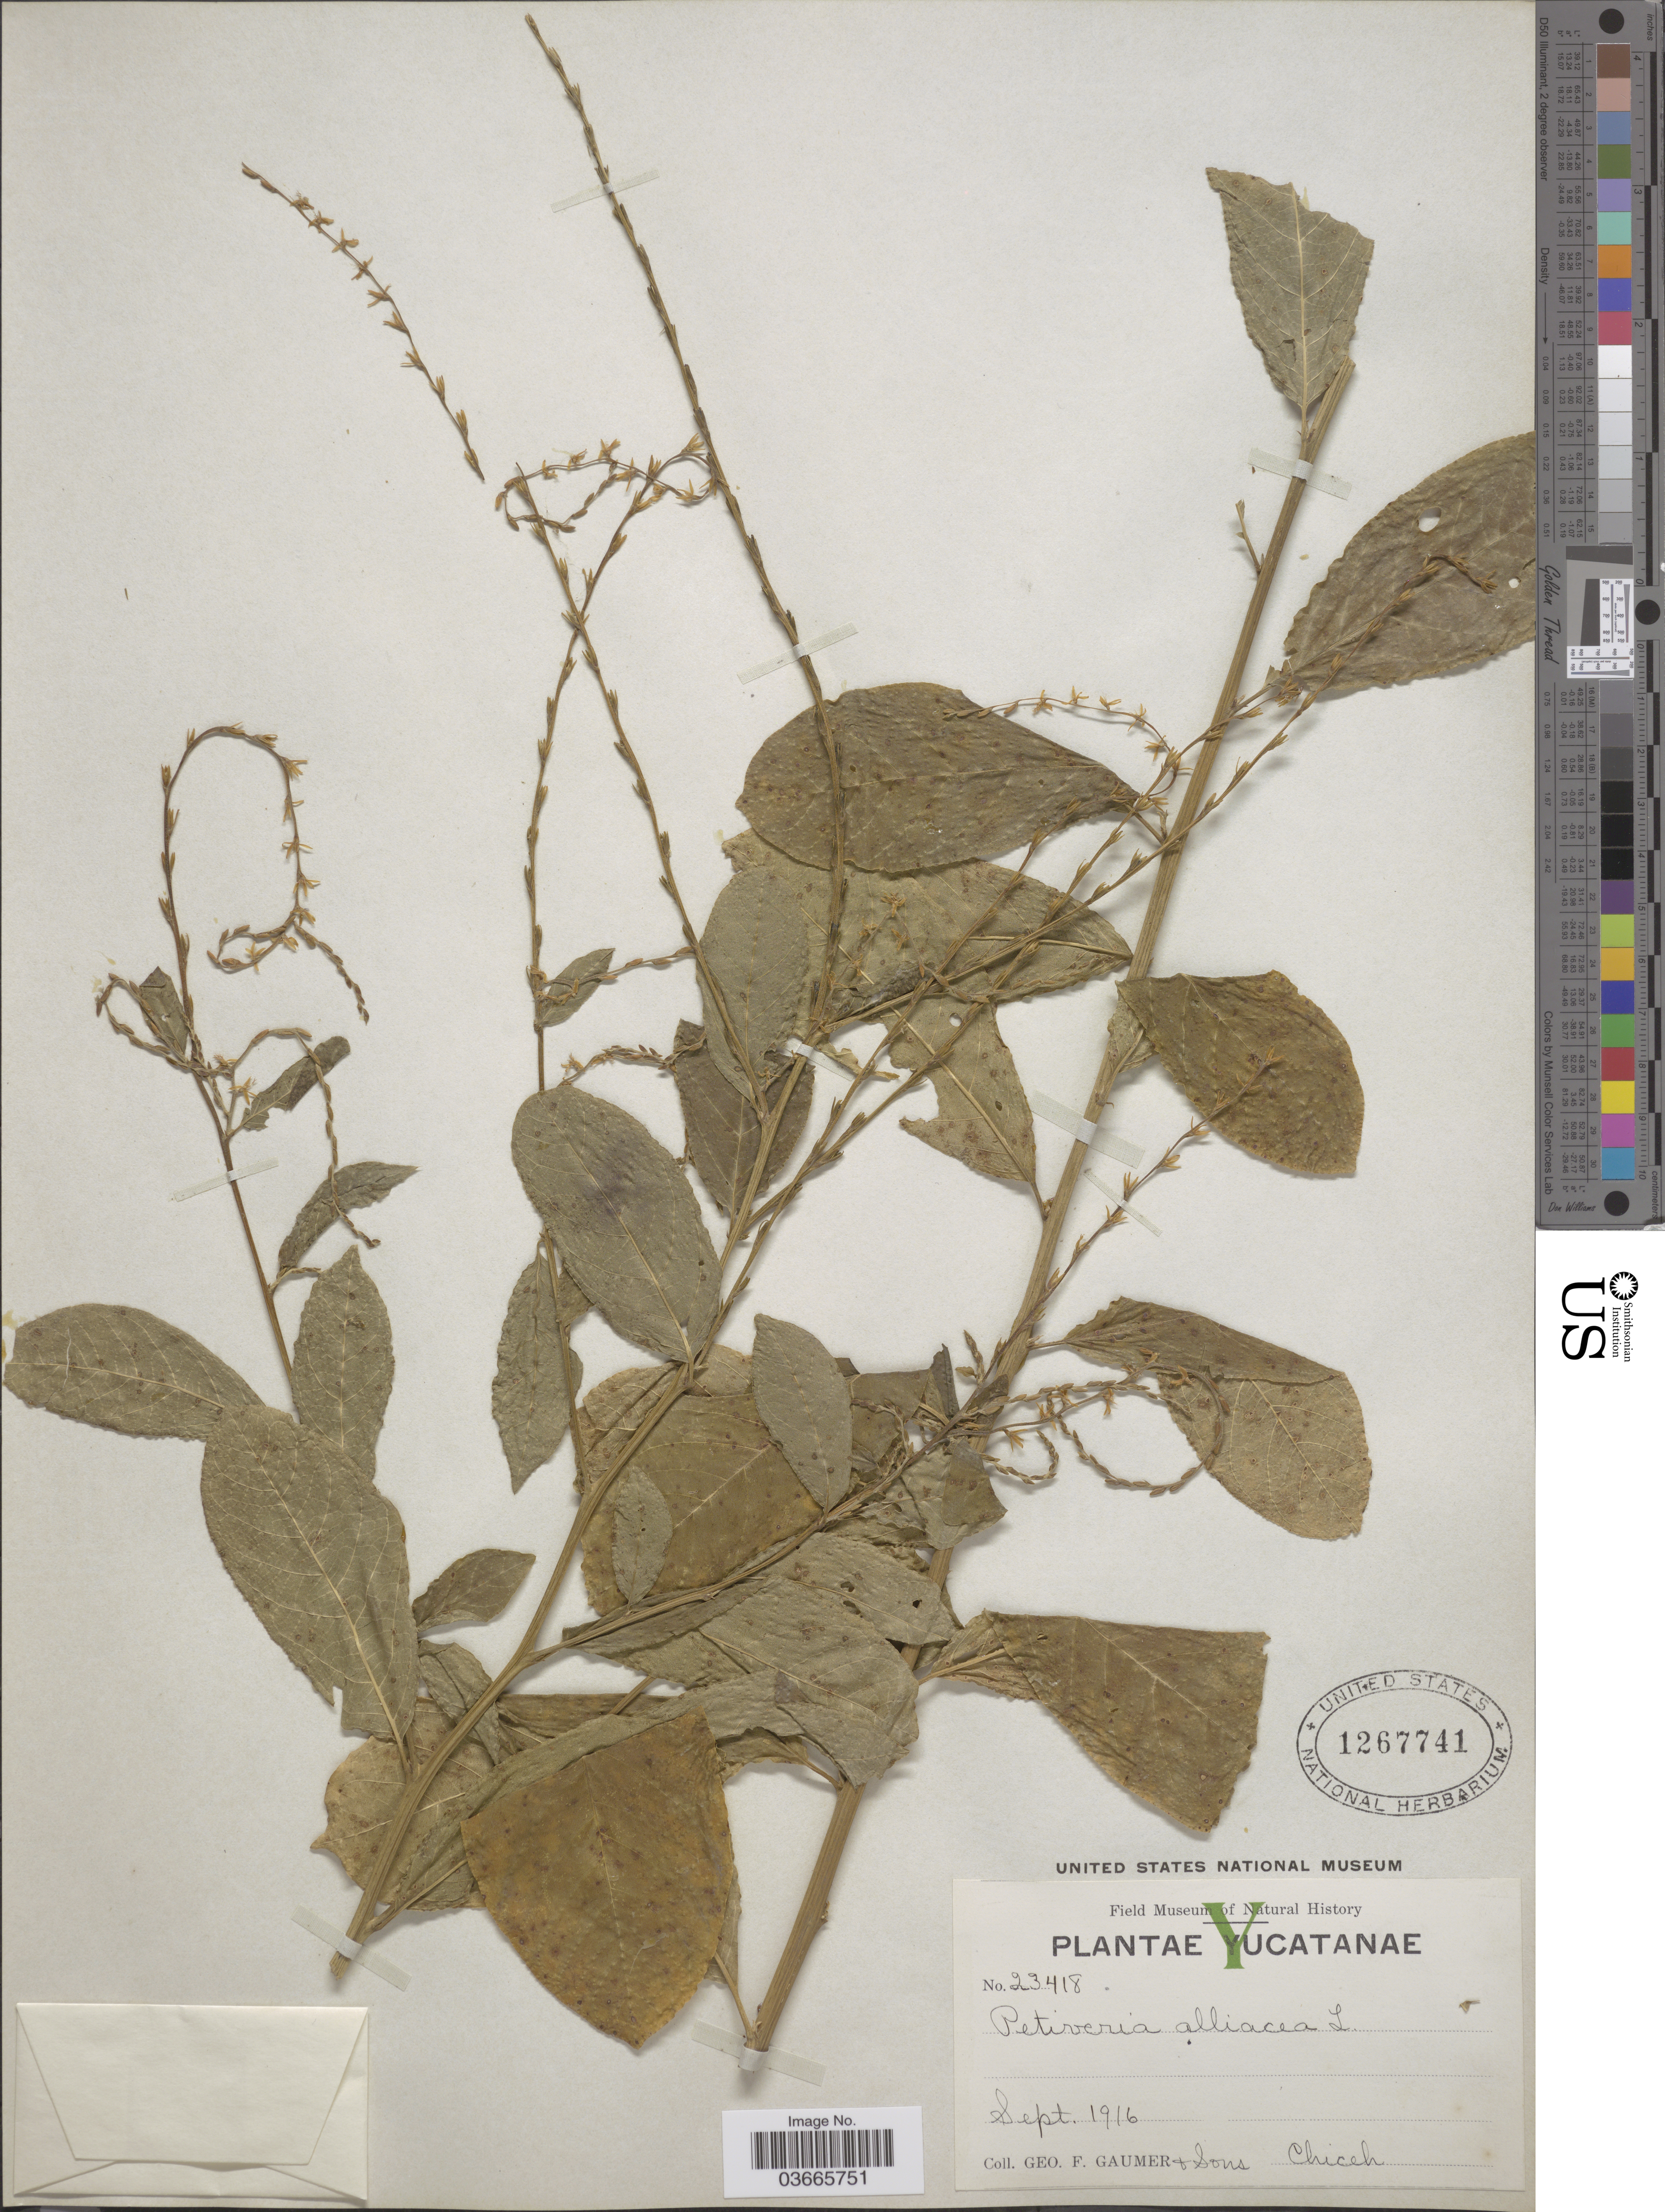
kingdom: Plantae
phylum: Tracheophyta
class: Magnoliopsida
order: Caryophyllales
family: Phytolaccaceae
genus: Petiveria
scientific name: Petiveria alliacea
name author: L.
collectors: G. F. Gaumer & Sons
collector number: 23418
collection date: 1916-09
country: Mexico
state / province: Yucatán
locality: Chiceh.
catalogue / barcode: US 1267741